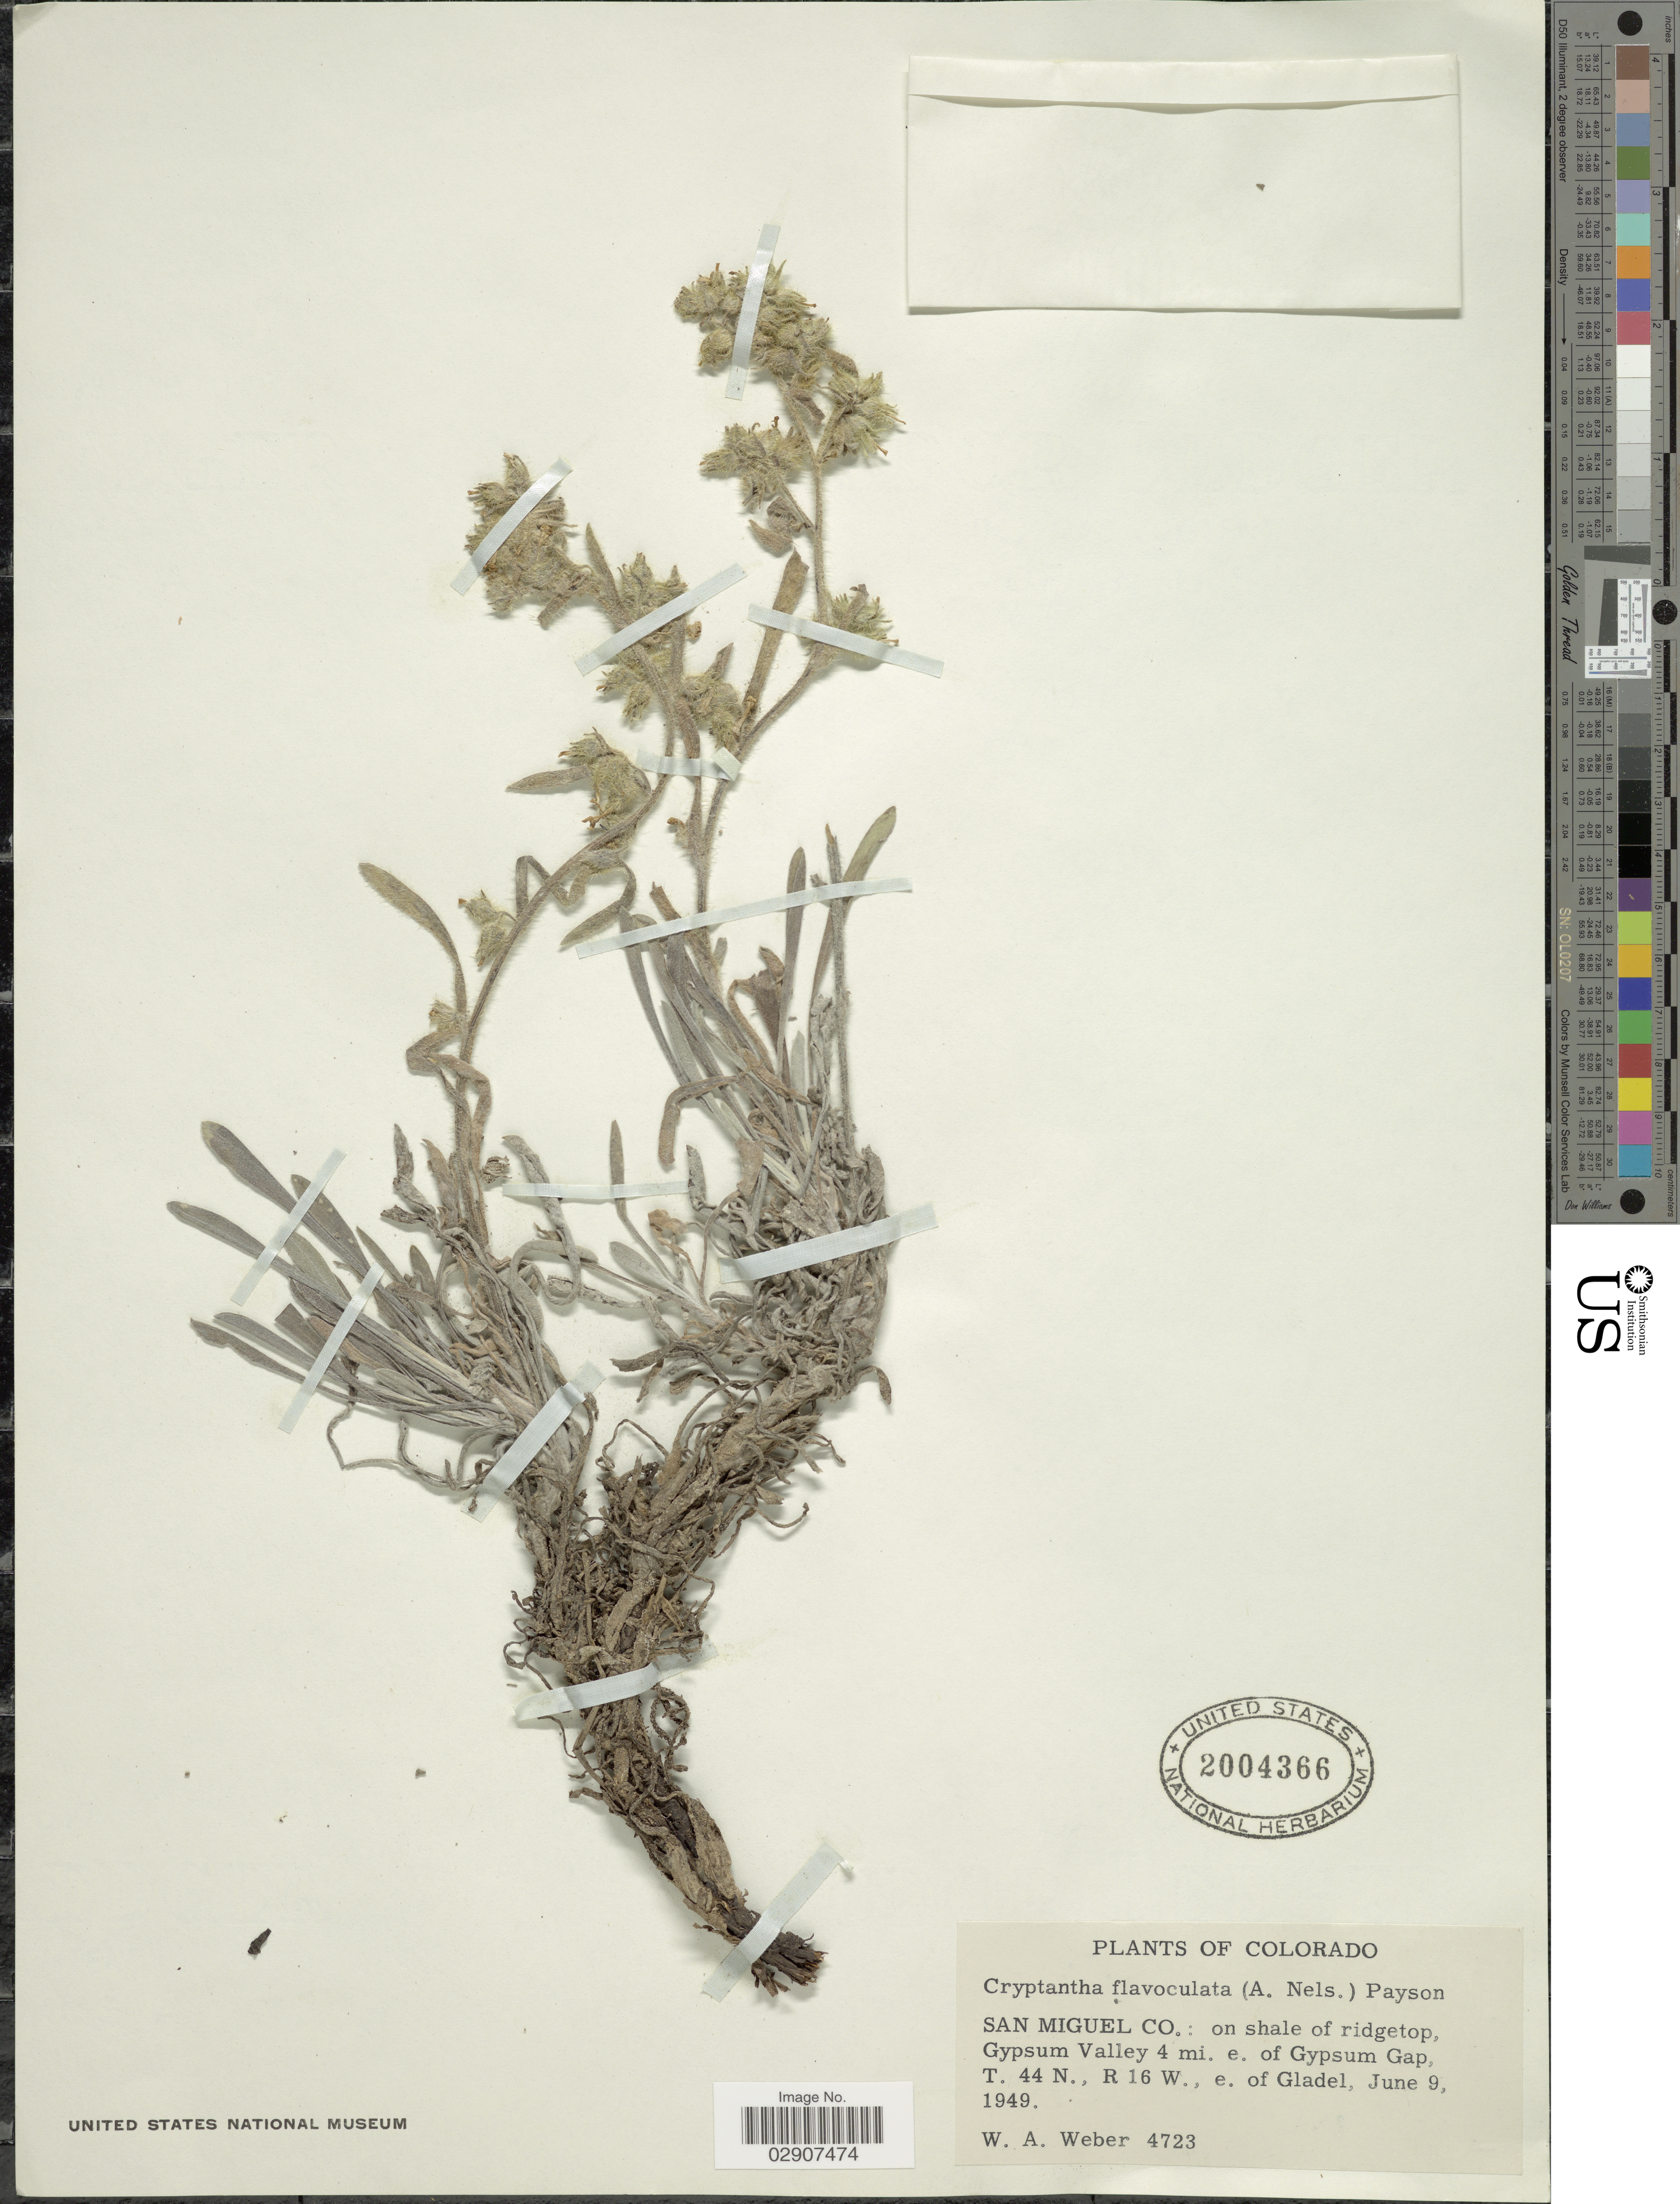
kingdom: Plantae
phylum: Tracheophyta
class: Magnoliopsida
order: Boraginales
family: Boraginaceae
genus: Cryptantha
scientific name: Cryptantha flavoculata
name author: (A. Nelson) Payson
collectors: W. A. Weber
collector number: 4723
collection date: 1949-06-09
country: United States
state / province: Colorado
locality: San Miguel Co.: on shale of ridgetop, Gypsum Valley 4 mi. e. of Gypsum Gap, T. 44 N., R 16 W., e. of Gladel.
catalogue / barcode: US 2004366